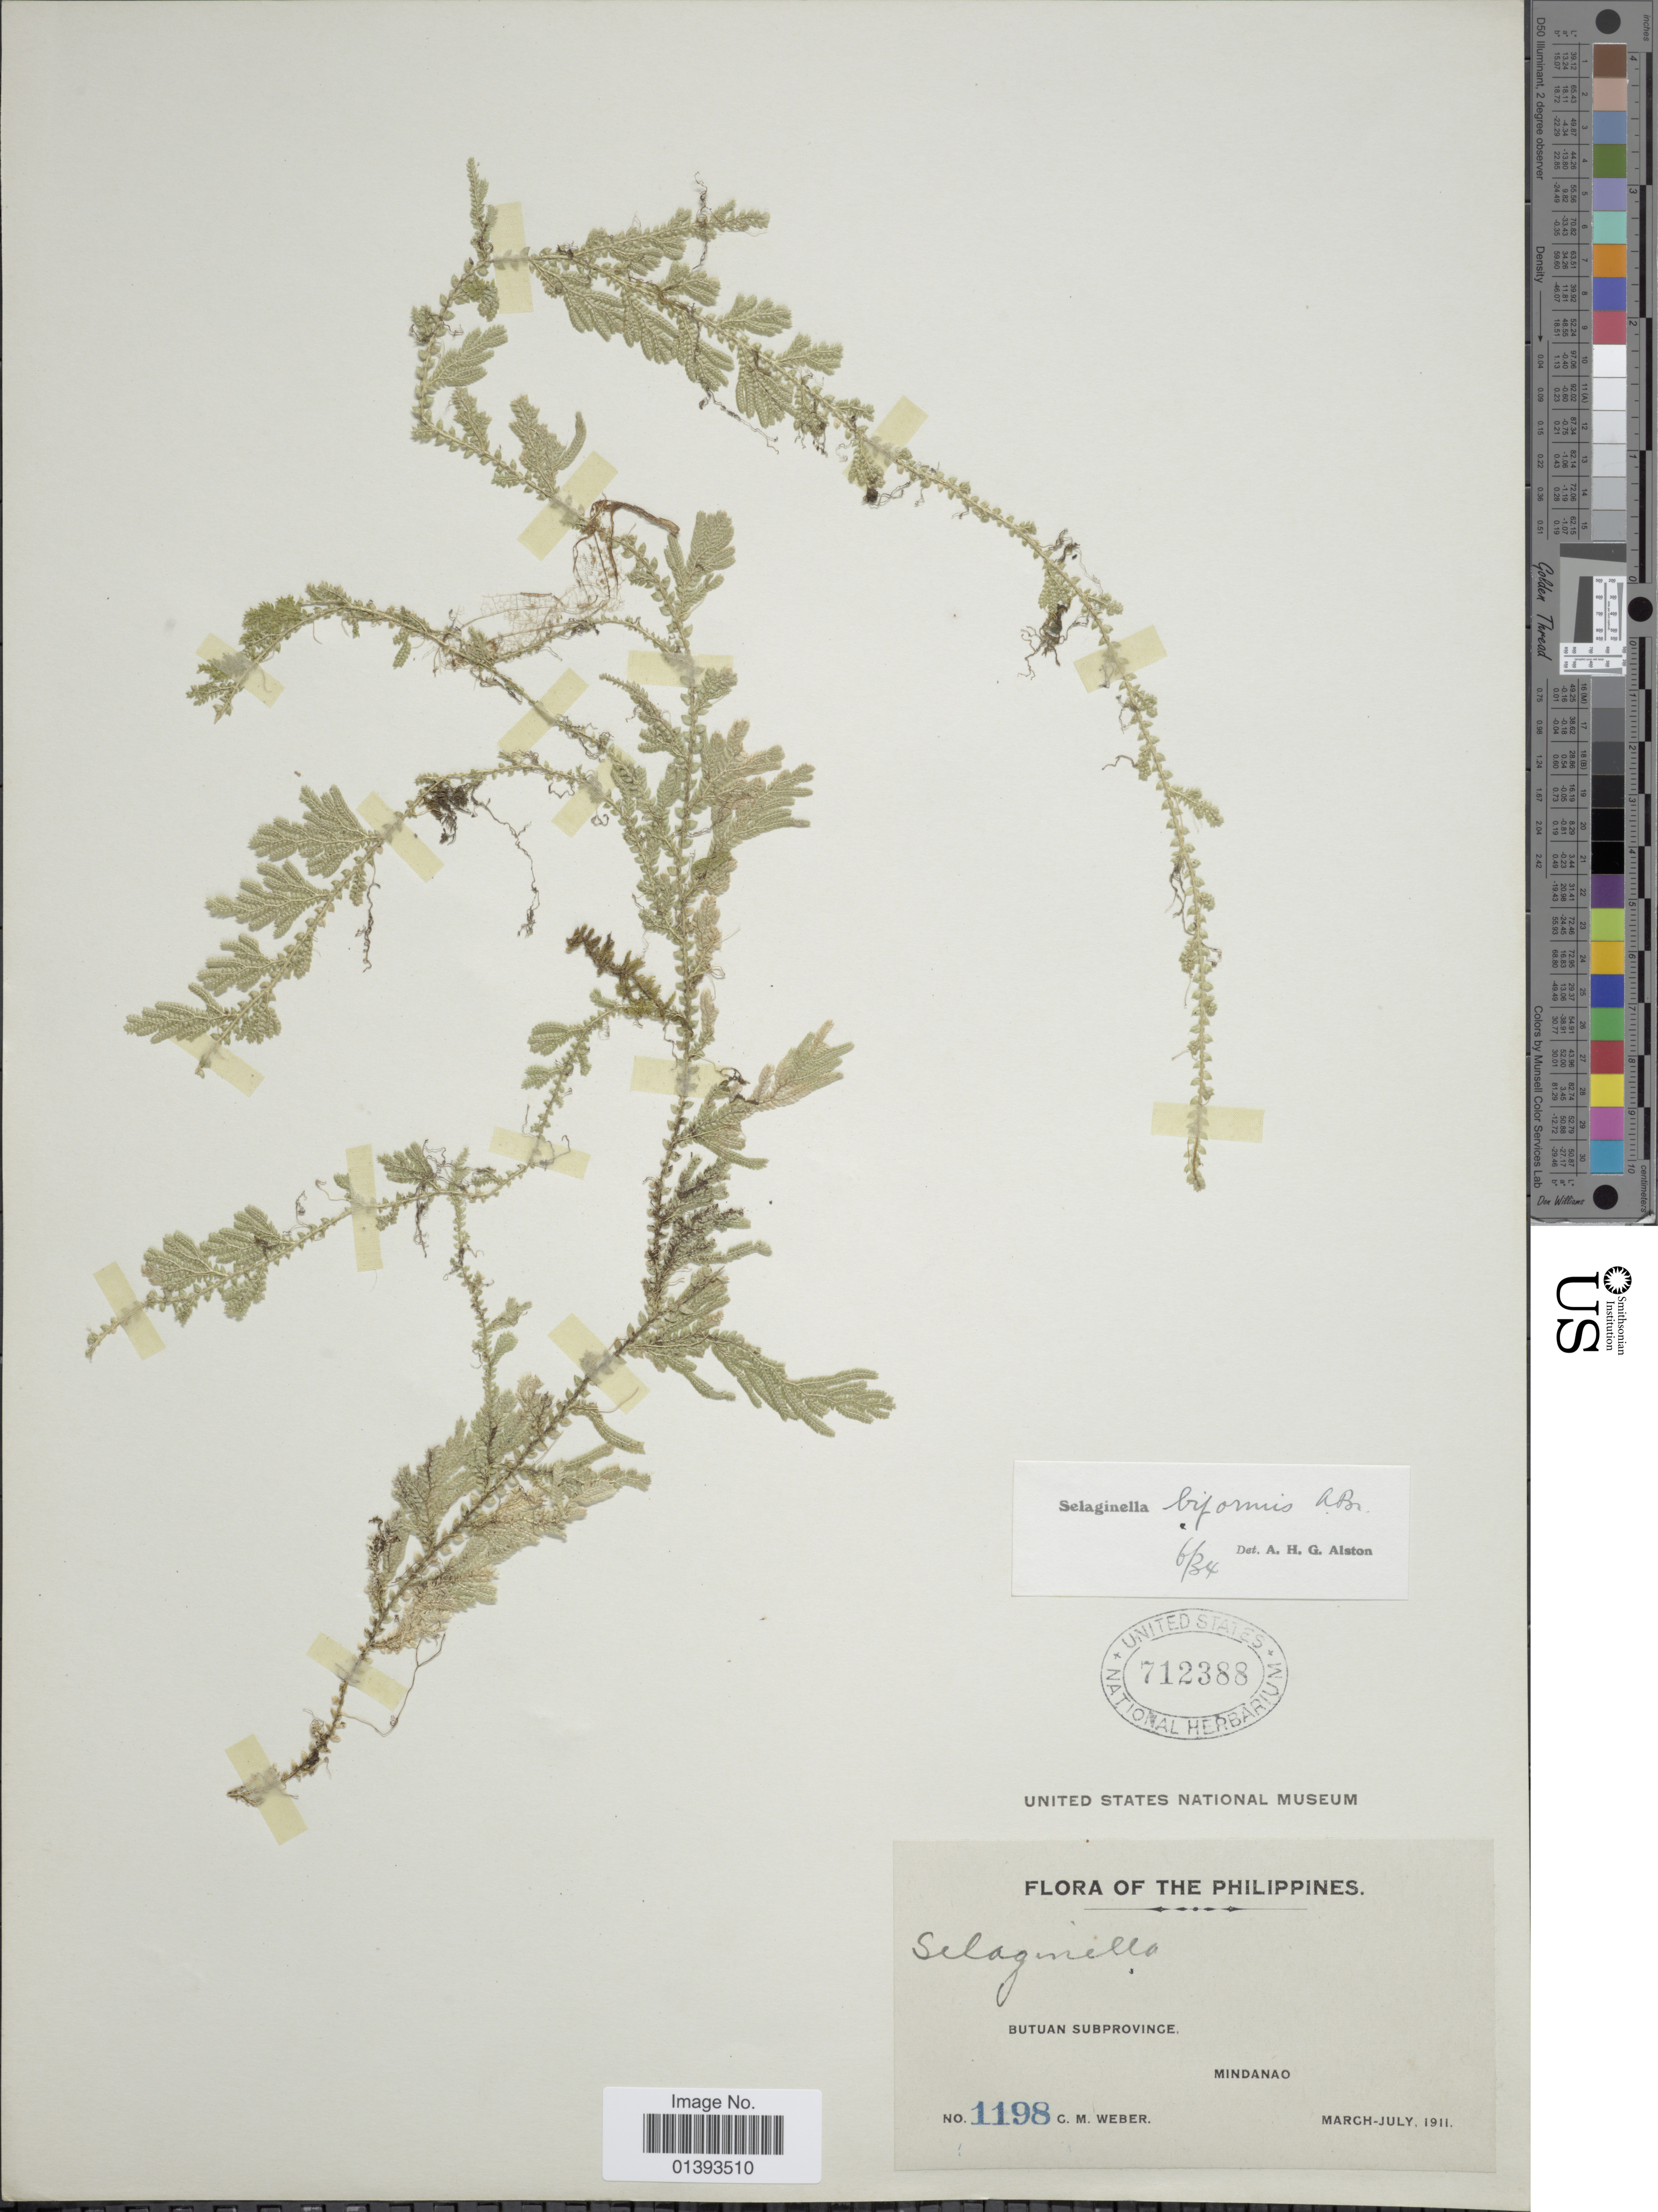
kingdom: Plantae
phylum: Tracheophyta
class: Lycopodiopsida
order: Selaginellales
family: Selaginellaceae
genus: Selaginella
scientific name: Selaginella biformis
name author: A. Braun ex Kuhn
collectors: C. M. Weber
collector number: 1198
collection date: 1911-03/1911-07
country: Philippines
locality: Butuan Subprovince, Mindanao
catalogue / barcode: US 712388